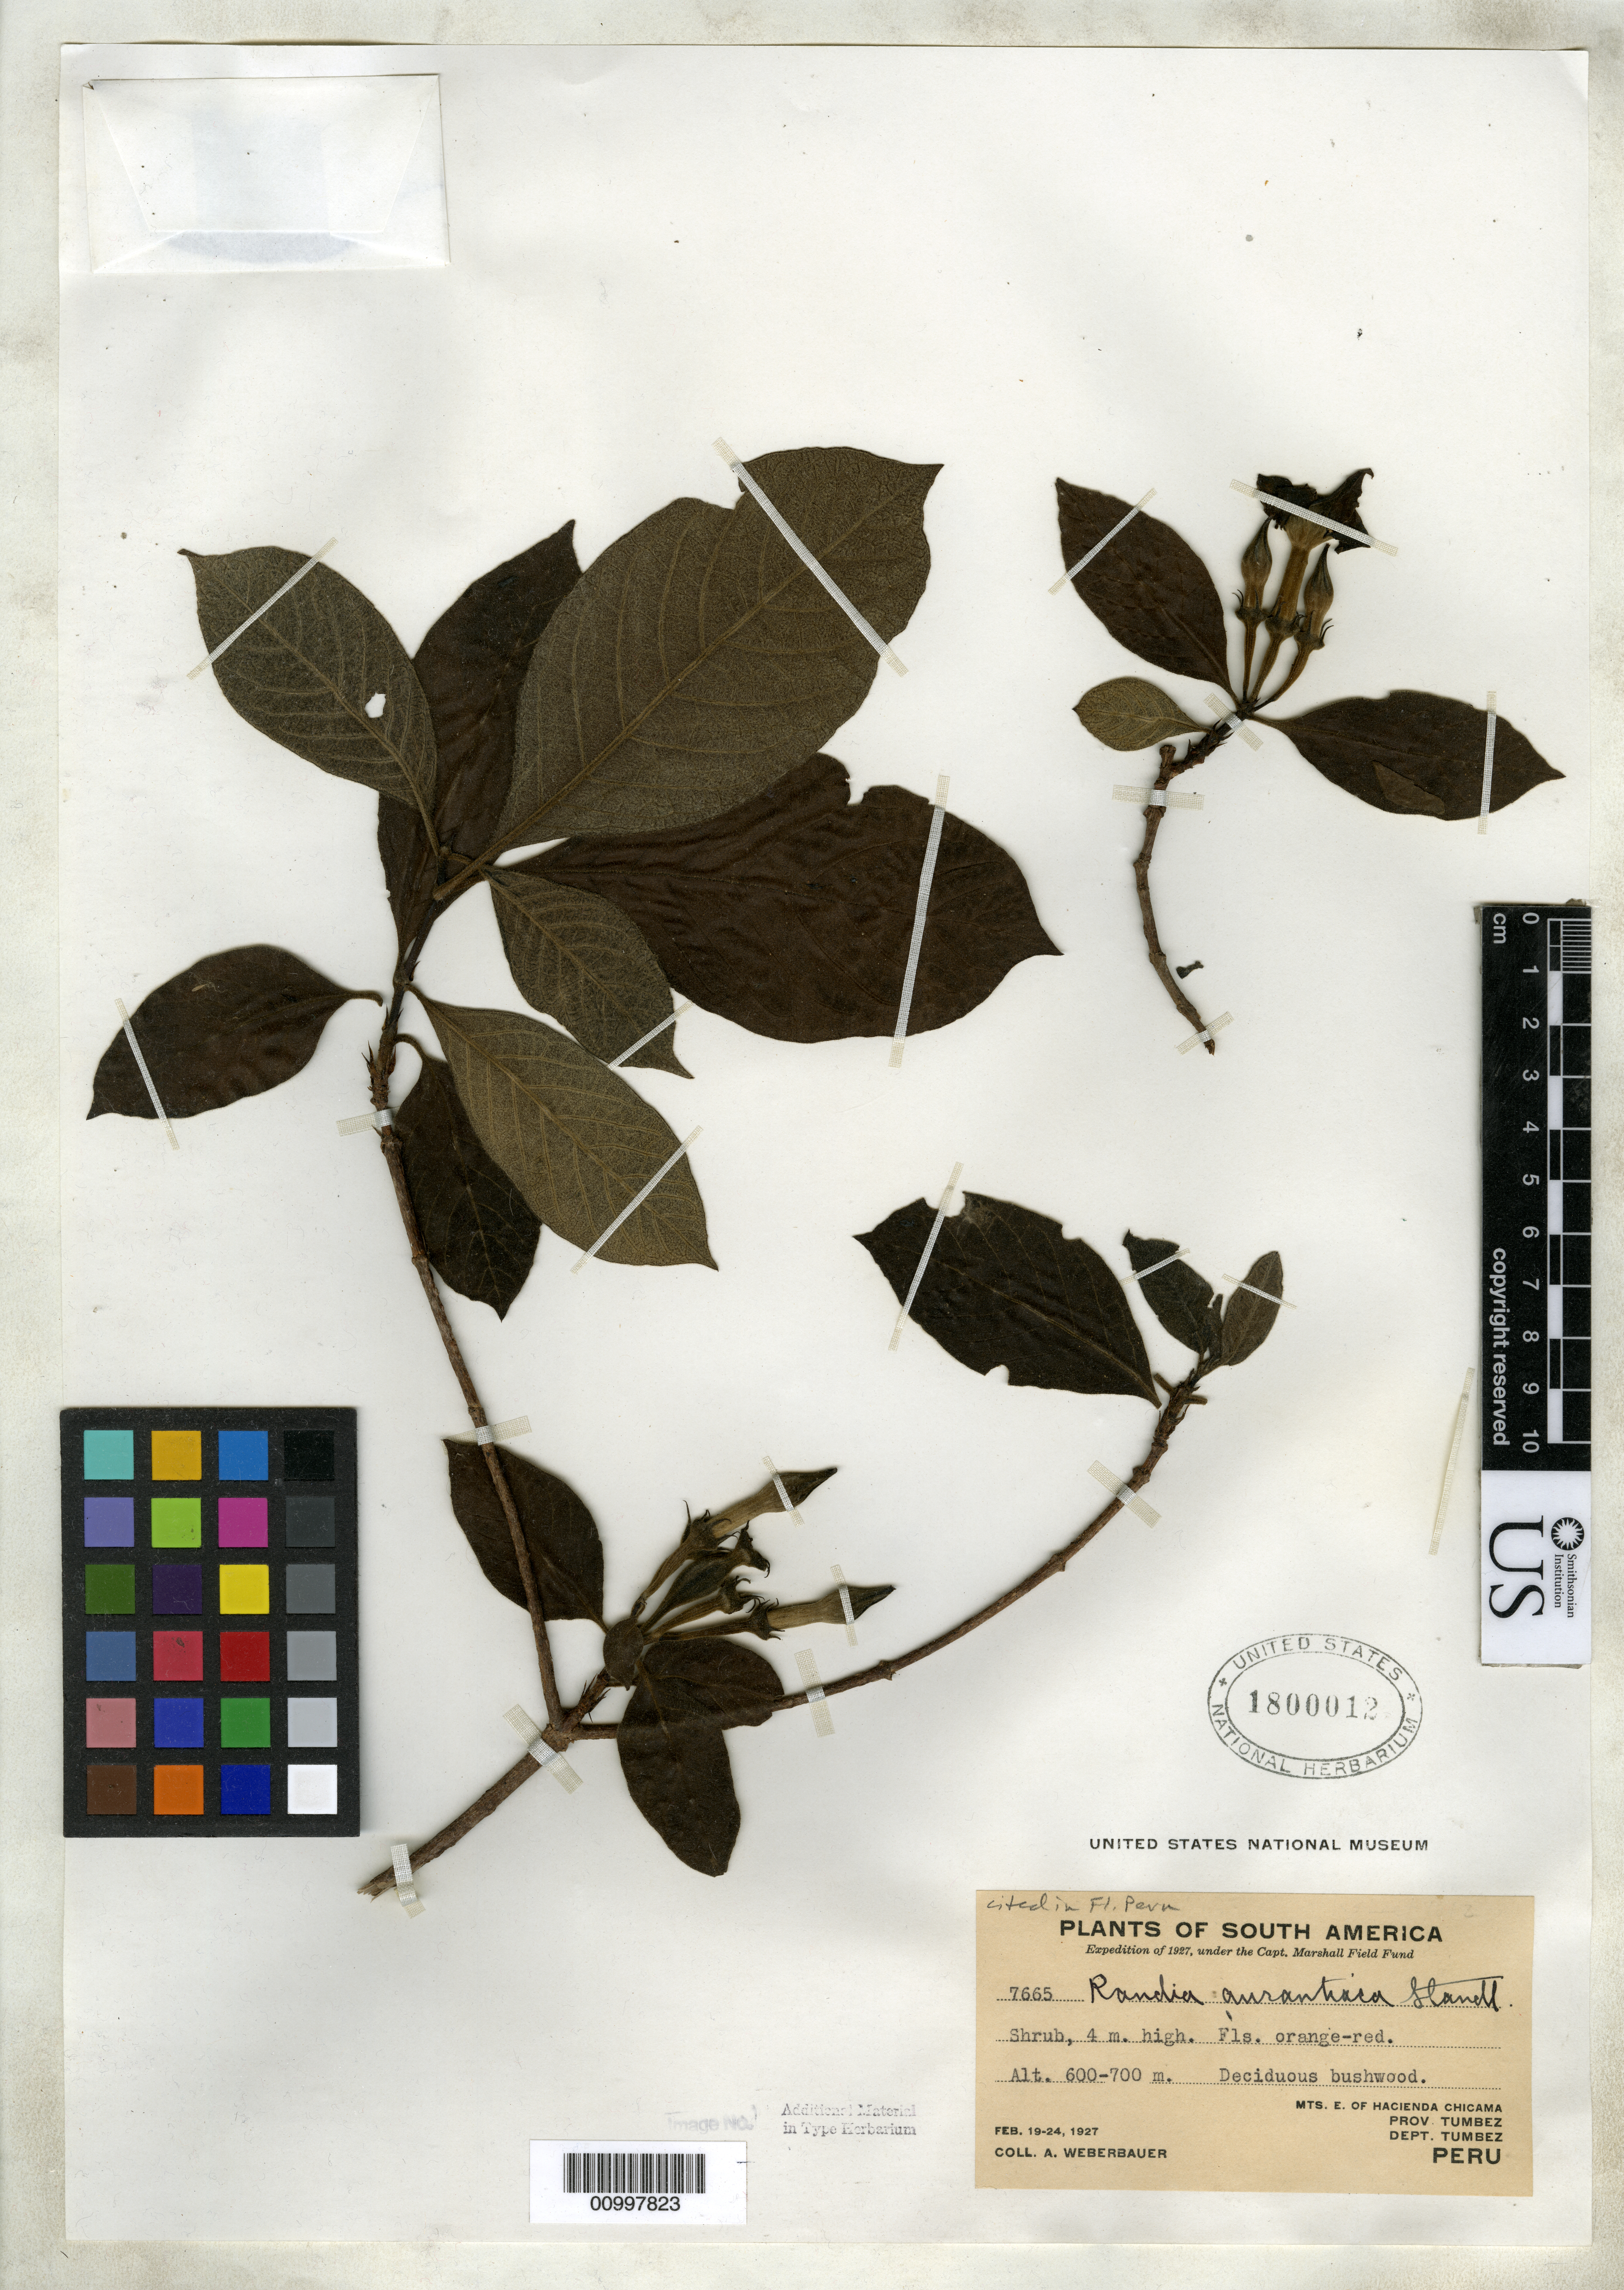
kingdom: Plantae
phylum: Tracheophyta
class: Magnoliopsida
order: Gentianales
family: Rubiaceae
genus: Randia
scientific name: Randia aurantiaca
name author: Standl.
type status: Isotype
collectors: A. Weberbauer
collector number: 7665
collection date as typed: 19 Feb 1927 to 24 Feb 1927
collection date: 1927-02-19/1927-02-24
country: Peru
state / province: Tumbes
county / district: Tumbes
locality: Mts. E. of Hacienda Chicama, Prov. Tumbez, Dept. Tumbez.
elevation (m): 600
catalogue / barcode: US 1800012